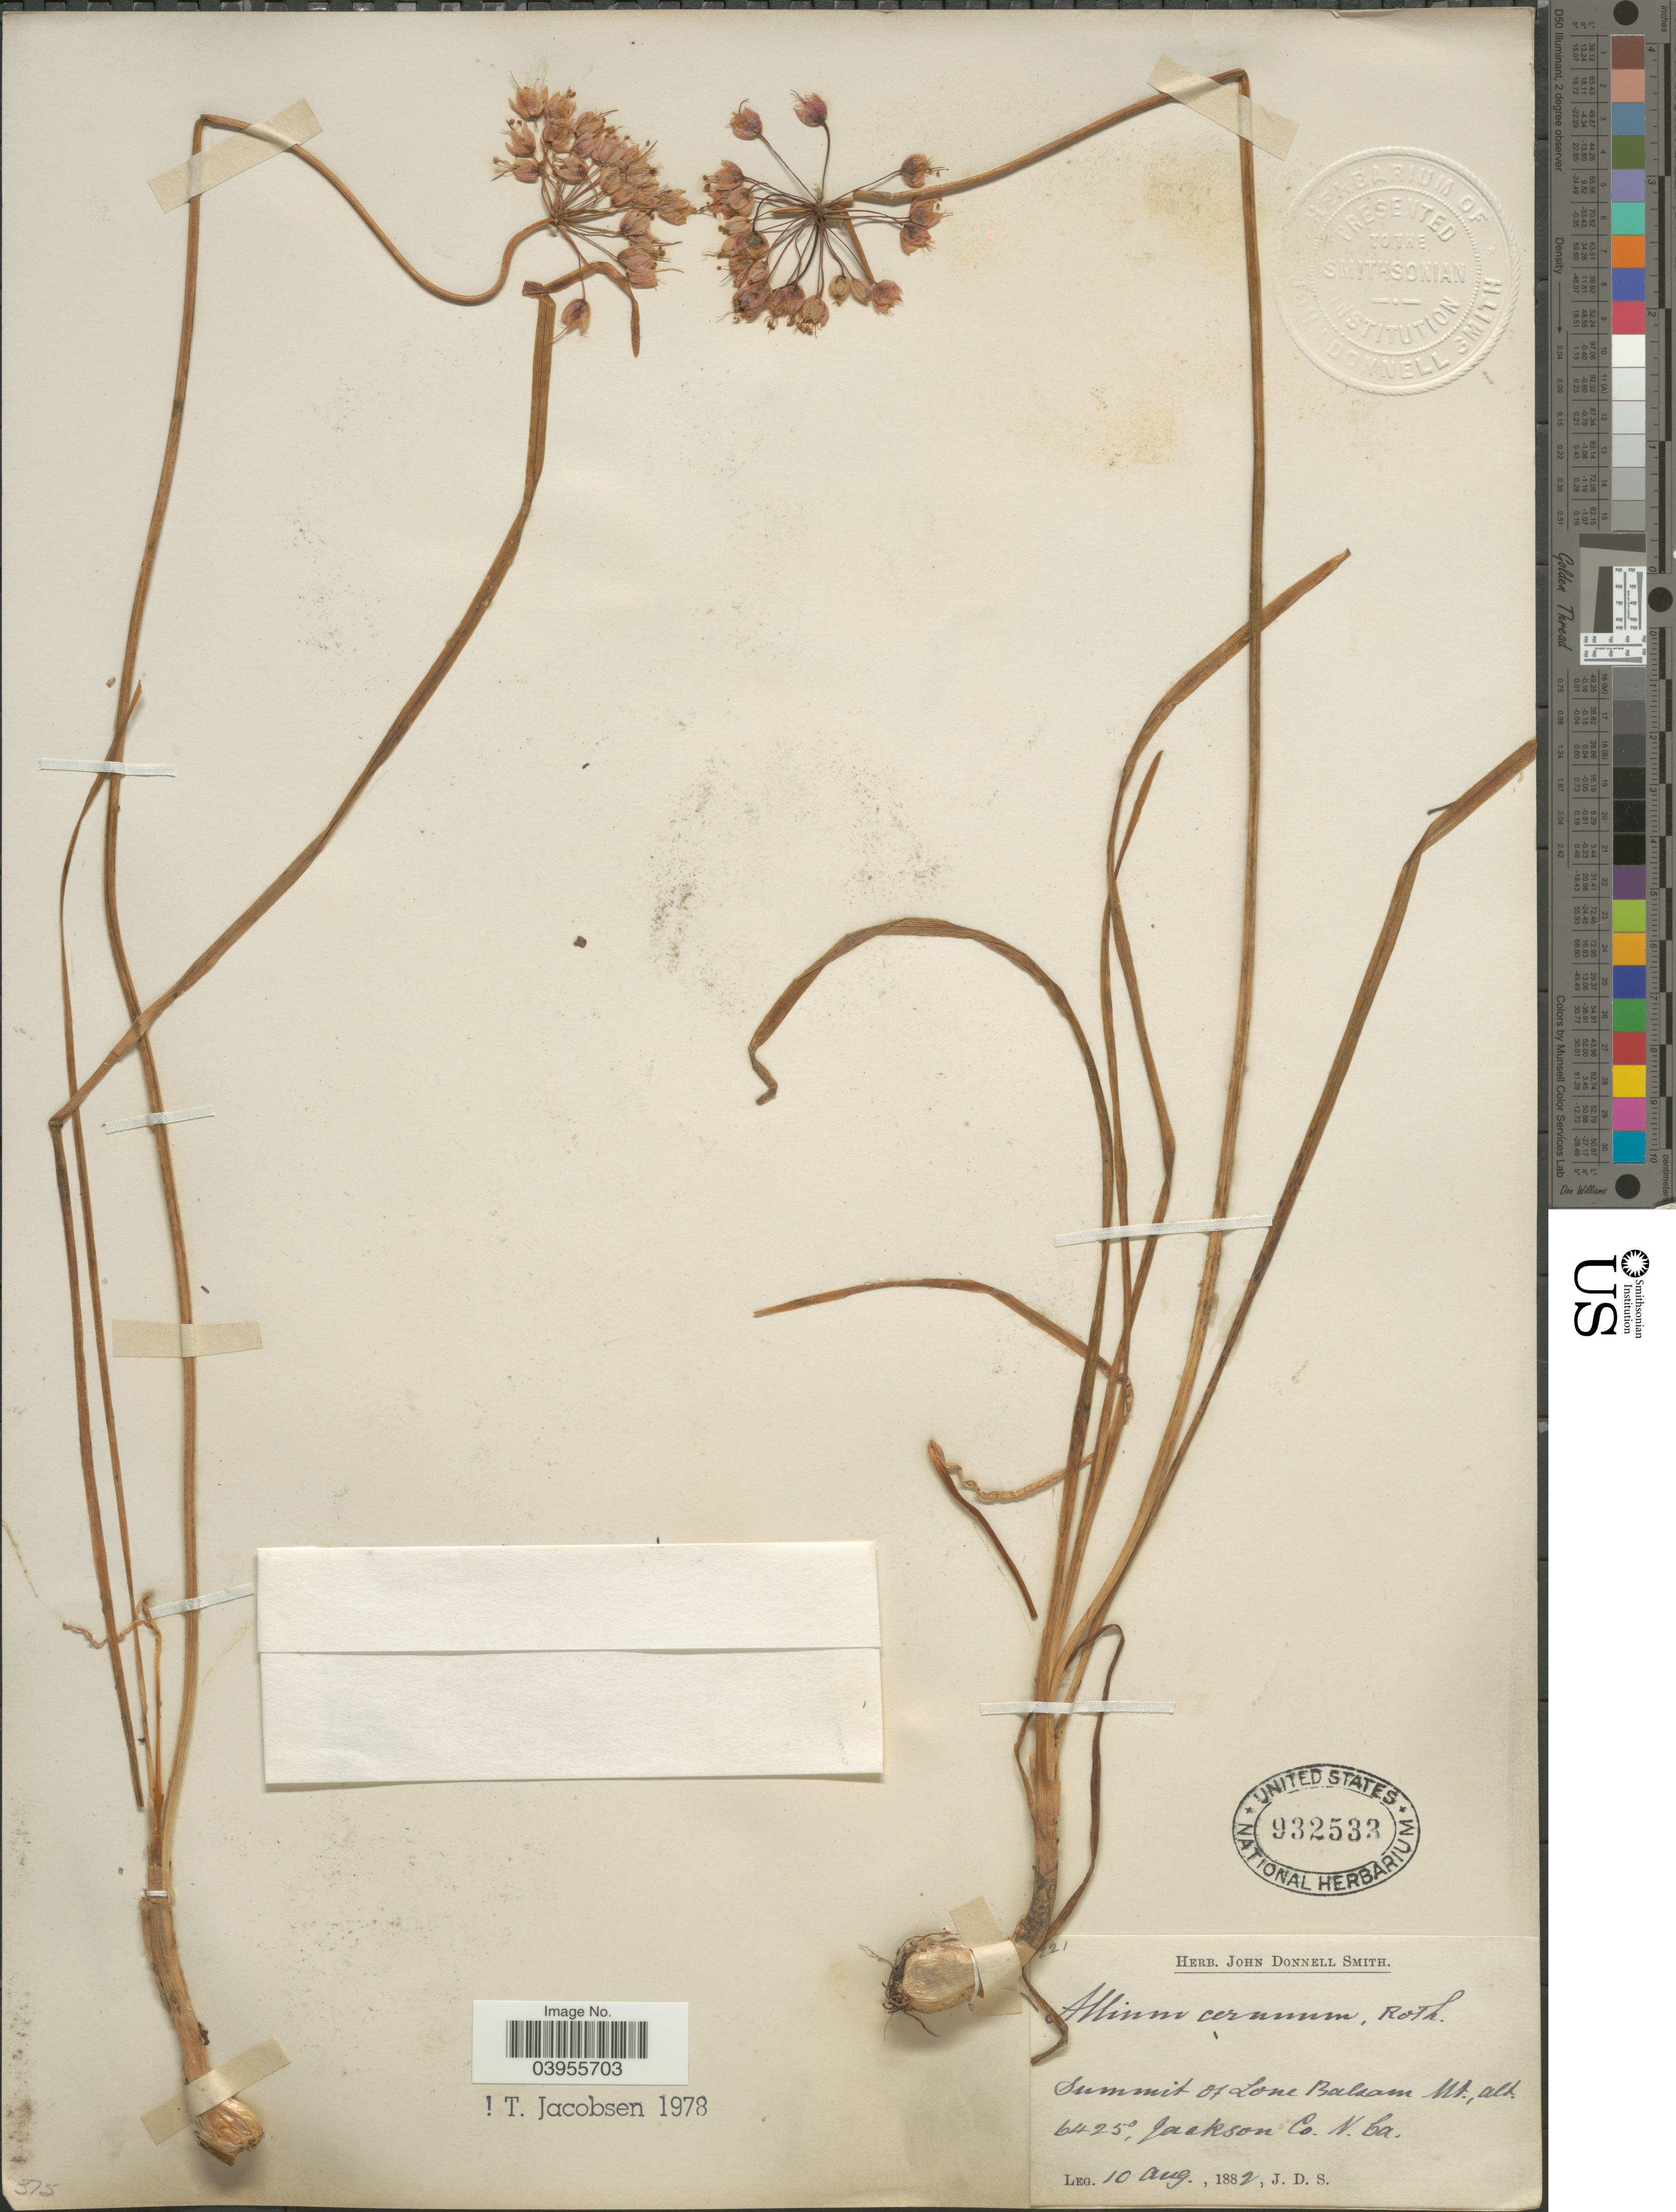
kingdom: Plantae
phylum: Tracheophyta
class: Liliopsida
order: Asparagales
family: Amaryllidaceae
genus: Allium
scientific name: Allium cernuum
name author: Roth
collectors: J. Donnell Smith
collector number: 221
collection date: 1882-08-10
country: United States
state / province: North Carolina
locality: Summit of Lone Balsam Mt., Jackson Co.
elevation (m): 1958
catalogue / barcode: US 932533